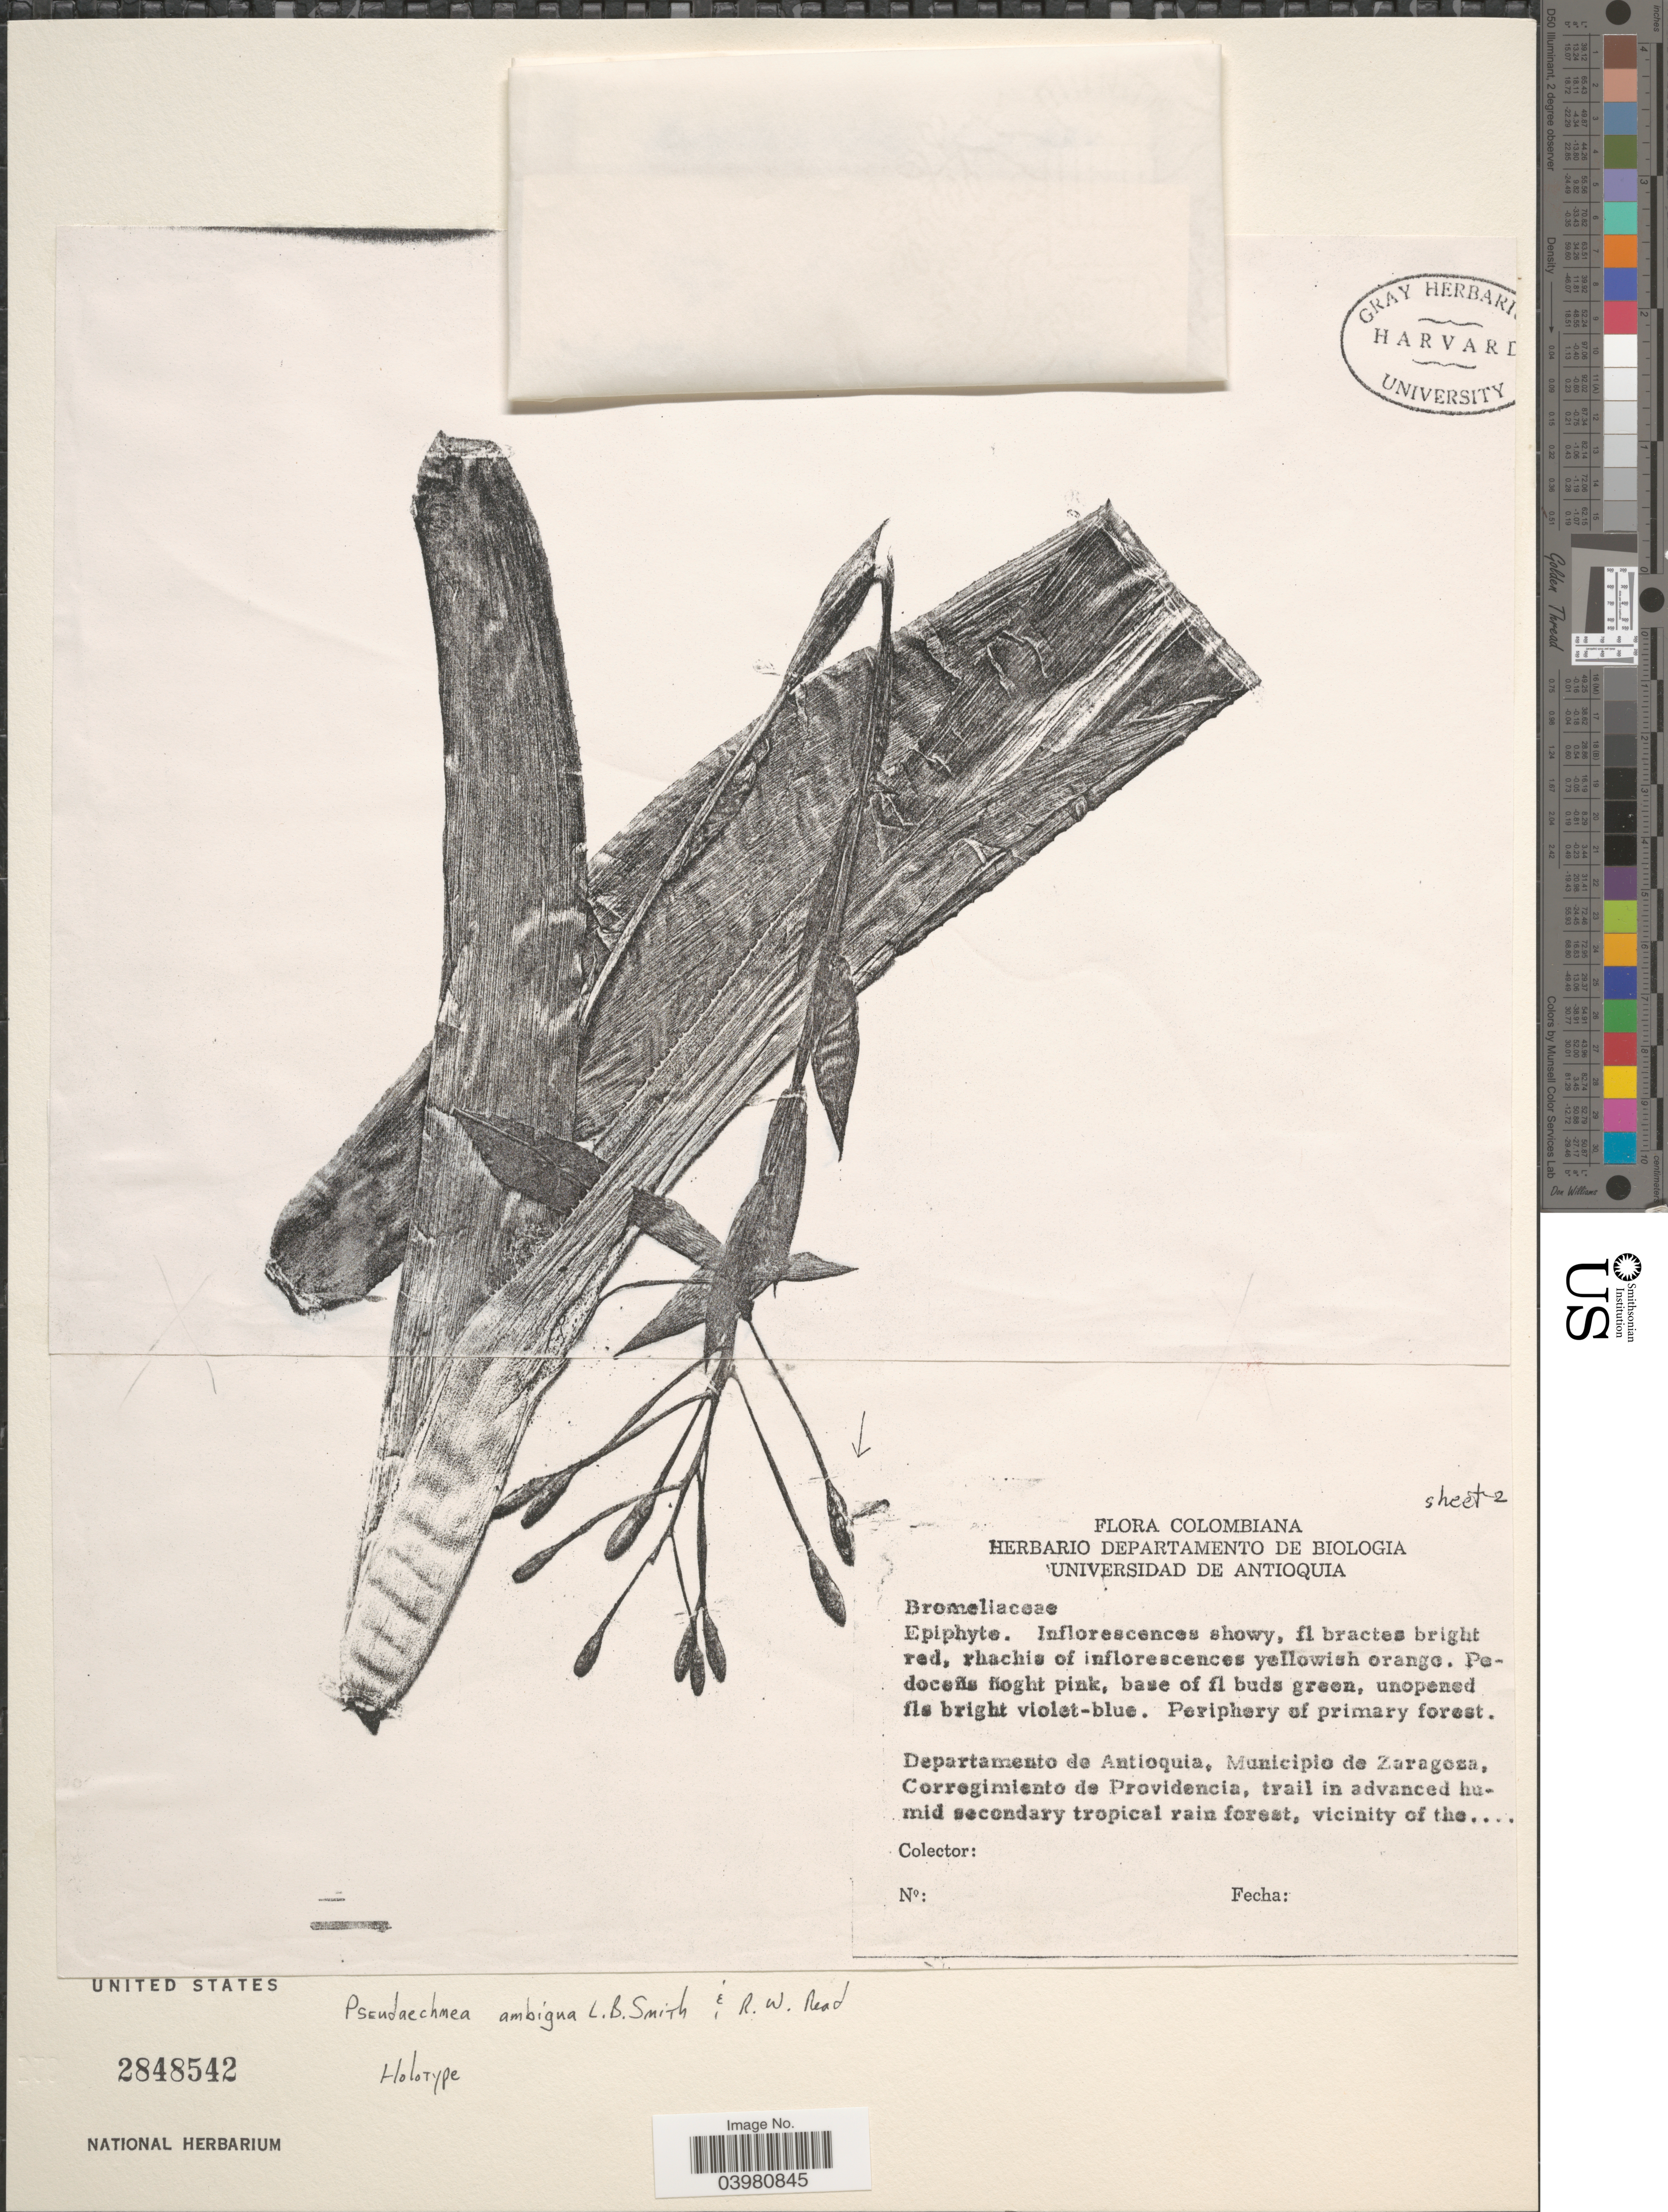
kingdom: Plantae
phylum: Tracheophyta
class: Liliopsida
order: Poales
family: Bromeliaceae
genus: Billbergia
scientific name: Billbergia ambigua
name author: (L.B. Sm. & Read) Betancur & N.R. Salinas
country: Colombia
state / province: Antioquia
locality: Departamento de Antioquia, Municipio de Zaragoza, Corregimiento de Providencia, trail in advanced humid secondary tropical rain forest, vicinity of the.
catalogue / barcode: US 2848542